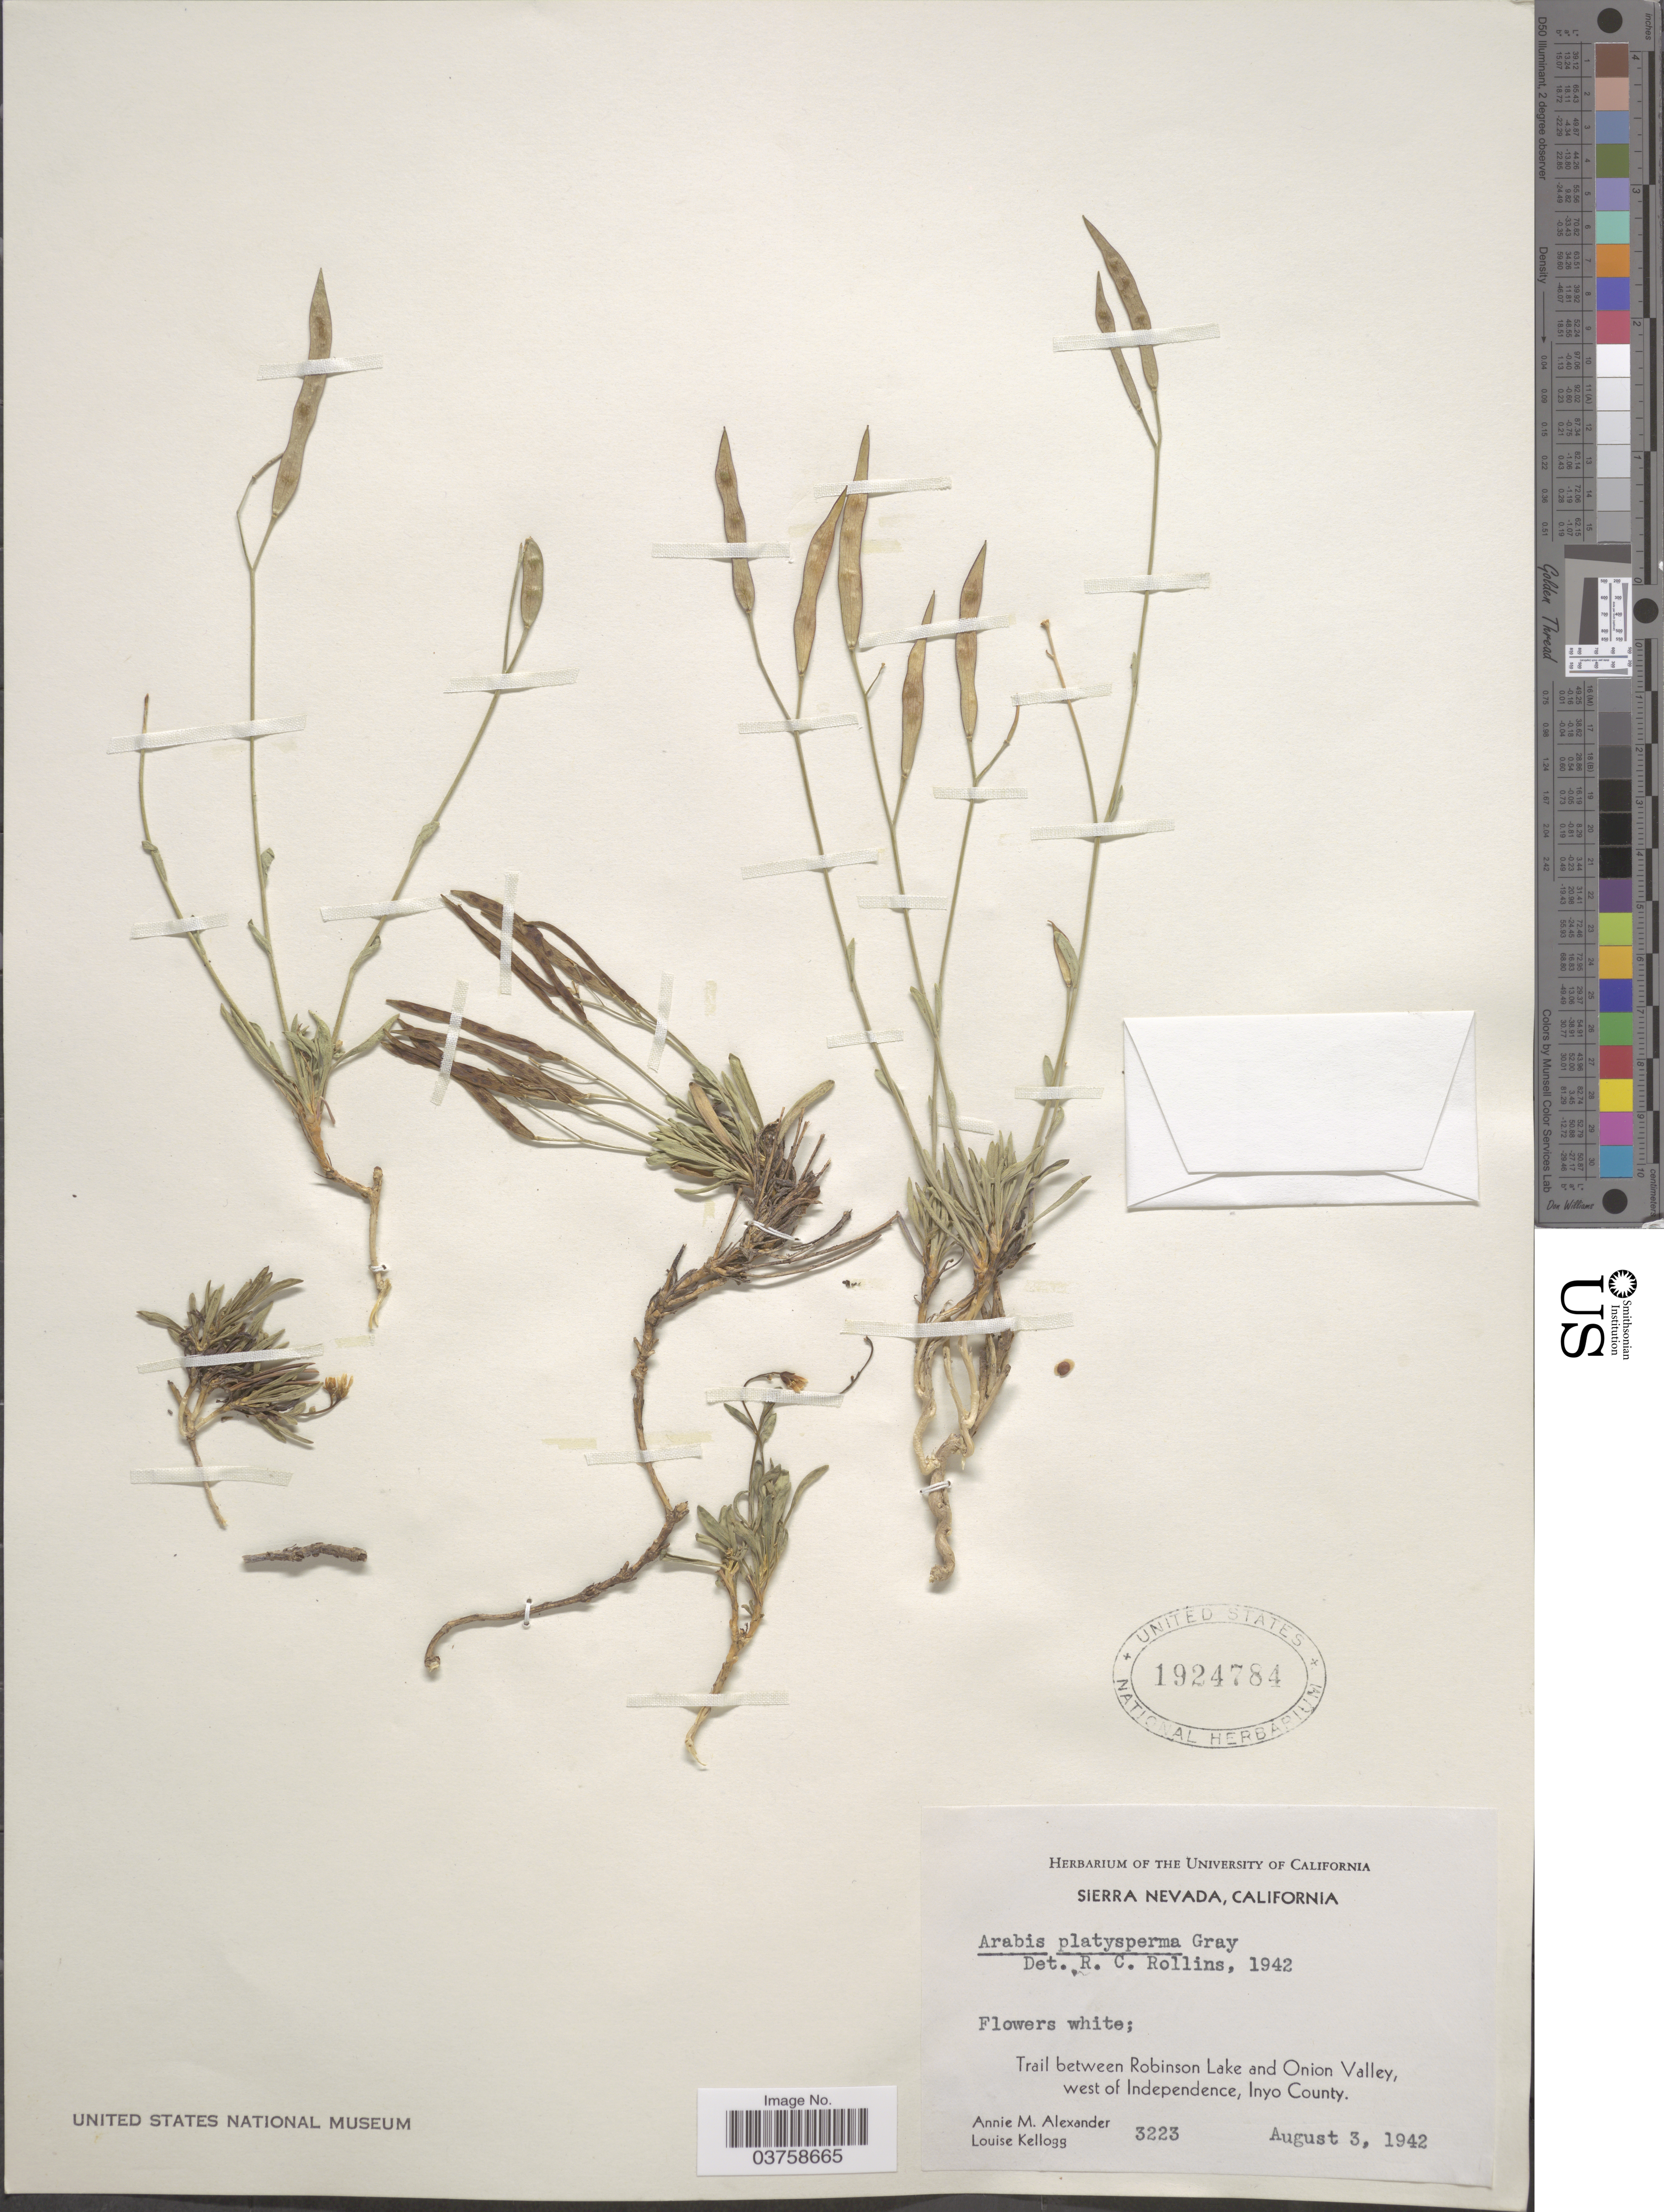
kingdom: Plantae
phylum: Tracheophyta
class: Magnoliopsida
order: Brassicales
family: Brassicaceae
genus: Arabis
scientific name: Arabis platysperma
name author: A. Gray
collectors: A. M. Alexander & L. Kellogg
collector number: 3223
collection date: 1942-08-03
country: United States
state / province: California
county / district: Inyo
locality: Sierra Nevada. Trail between Robinson lake and Onion Valley, west of Independence, Inyo County.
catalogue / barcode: US 1924784